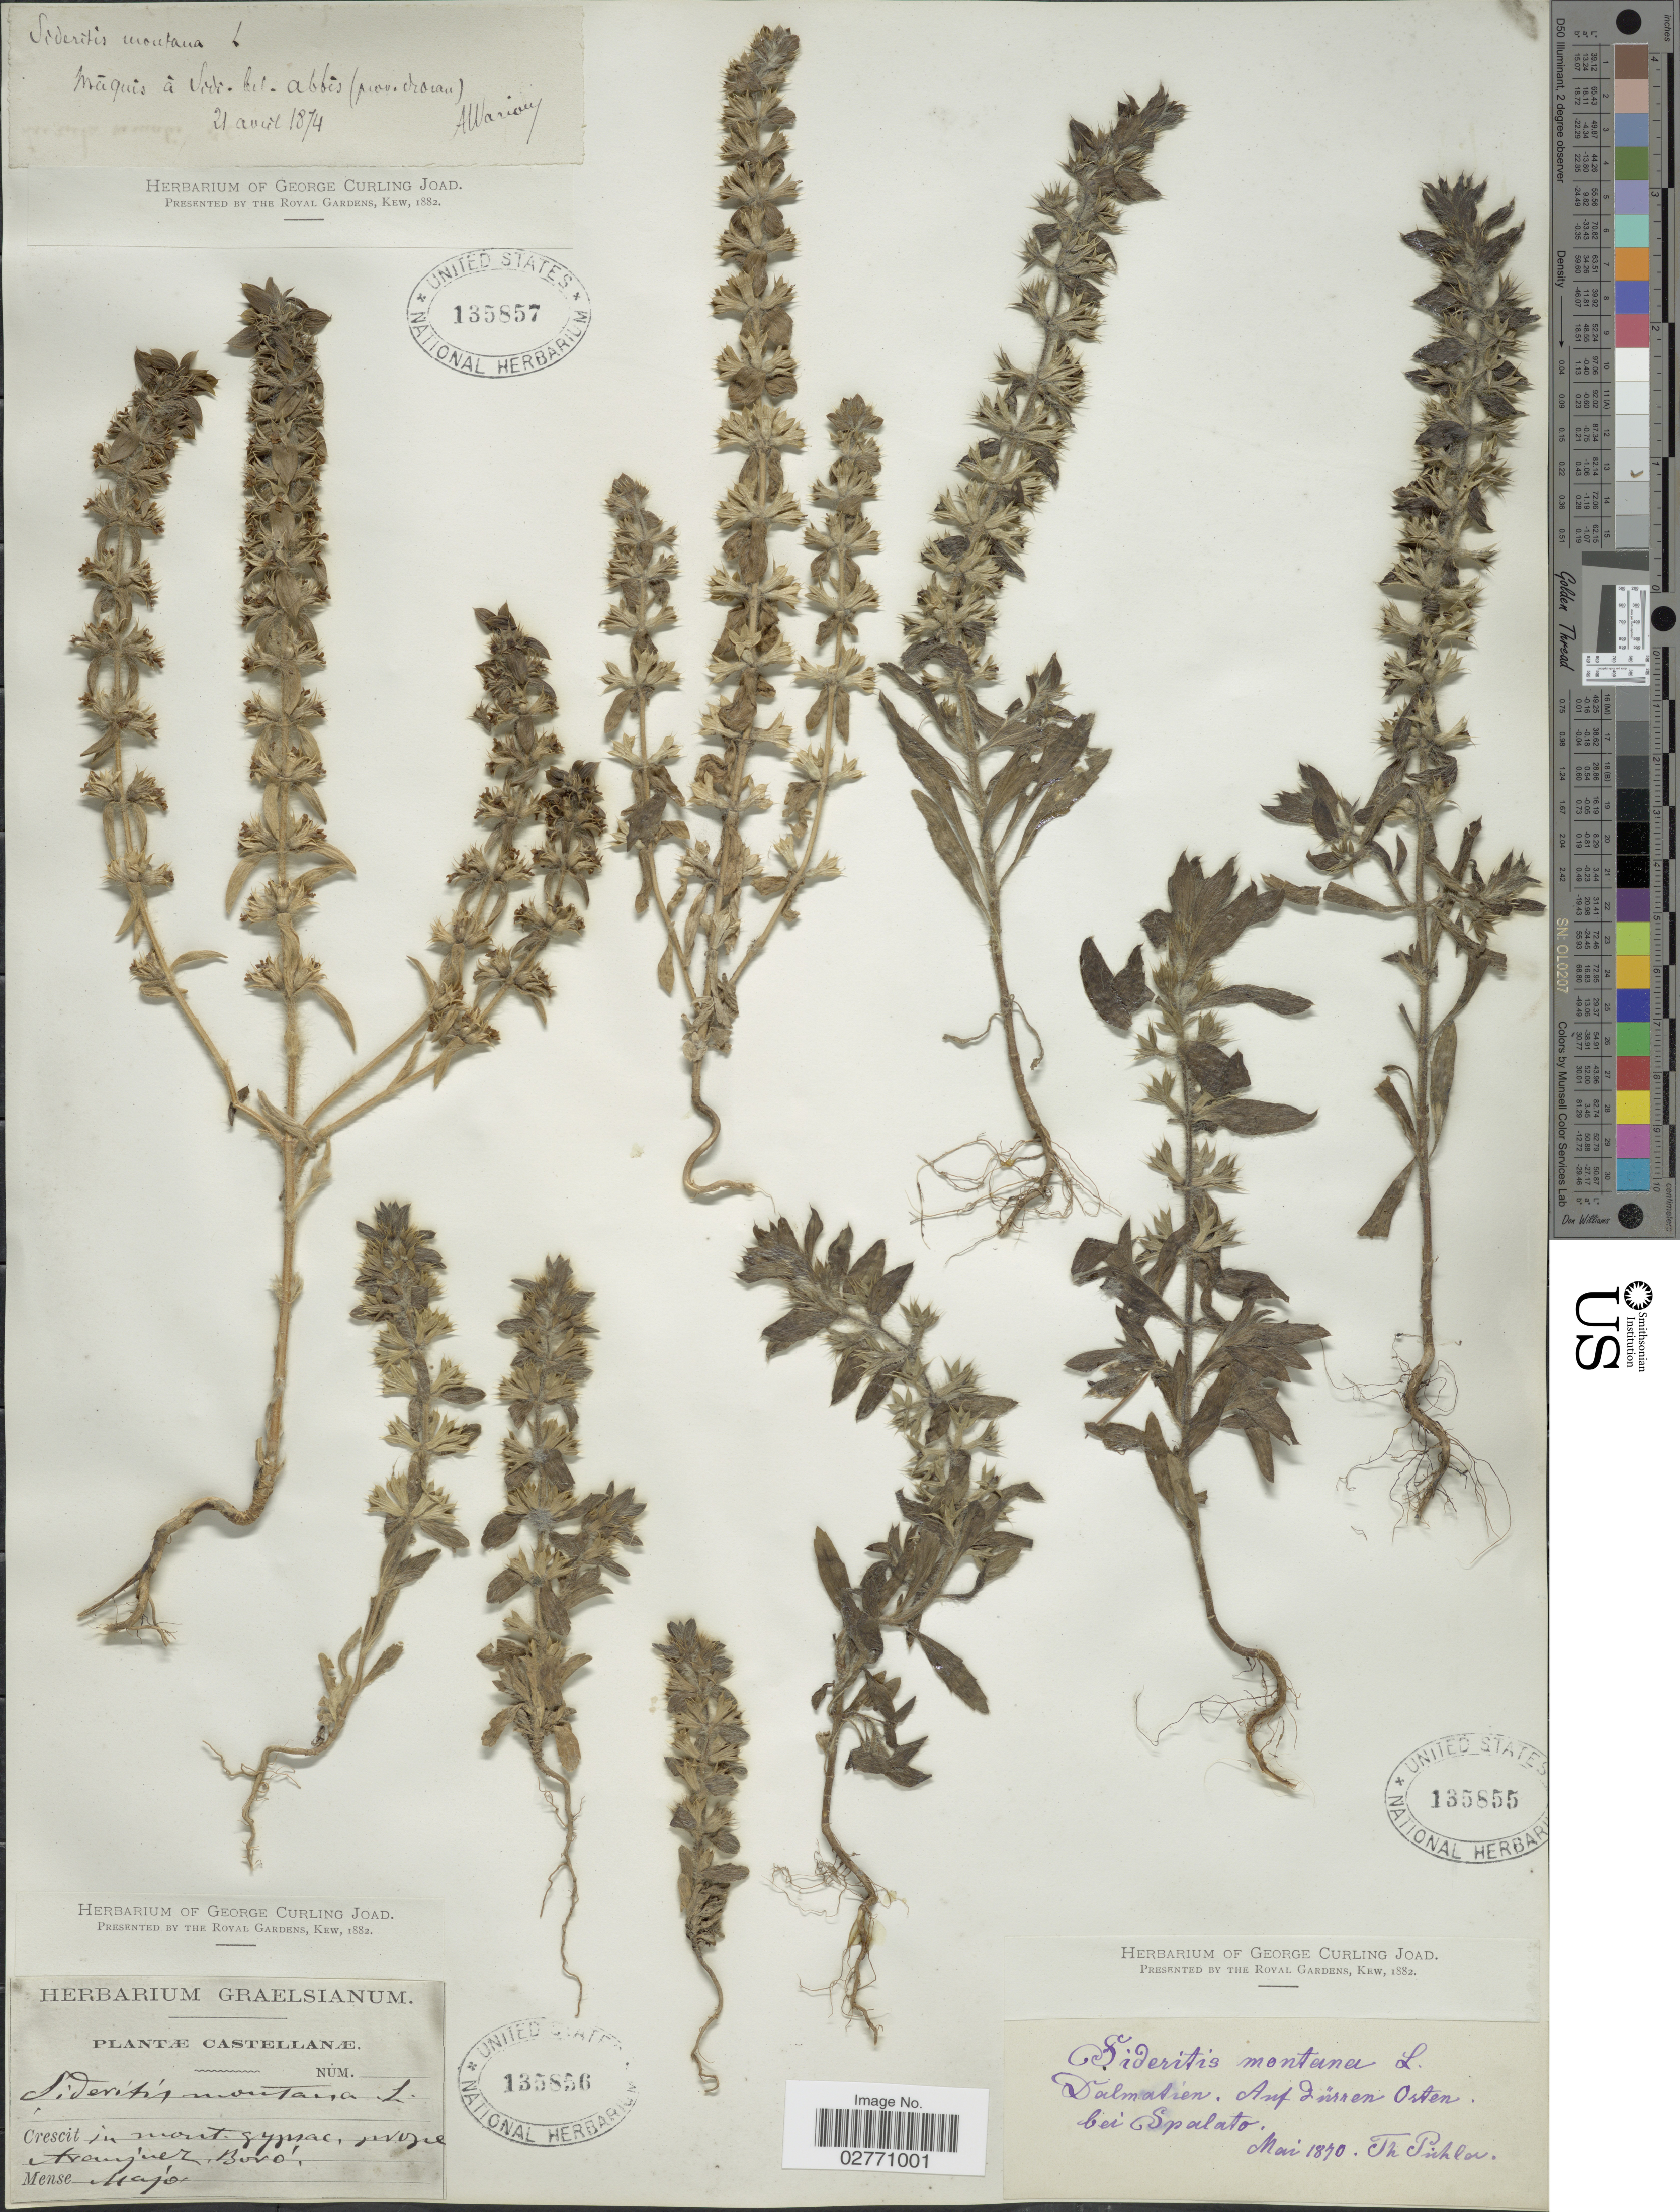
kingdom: Plantae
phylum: Tracheophyta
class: Magnoliopsida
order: Lamiales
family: Lamiaceae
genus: Sideritis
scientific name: Sideritis montana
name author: L.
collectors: A. Warion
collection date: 1874-04-21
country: Algeria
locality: Máquis á Sidi-bel-Abbés (prov. d'Oran)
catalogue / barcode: US 135857-3